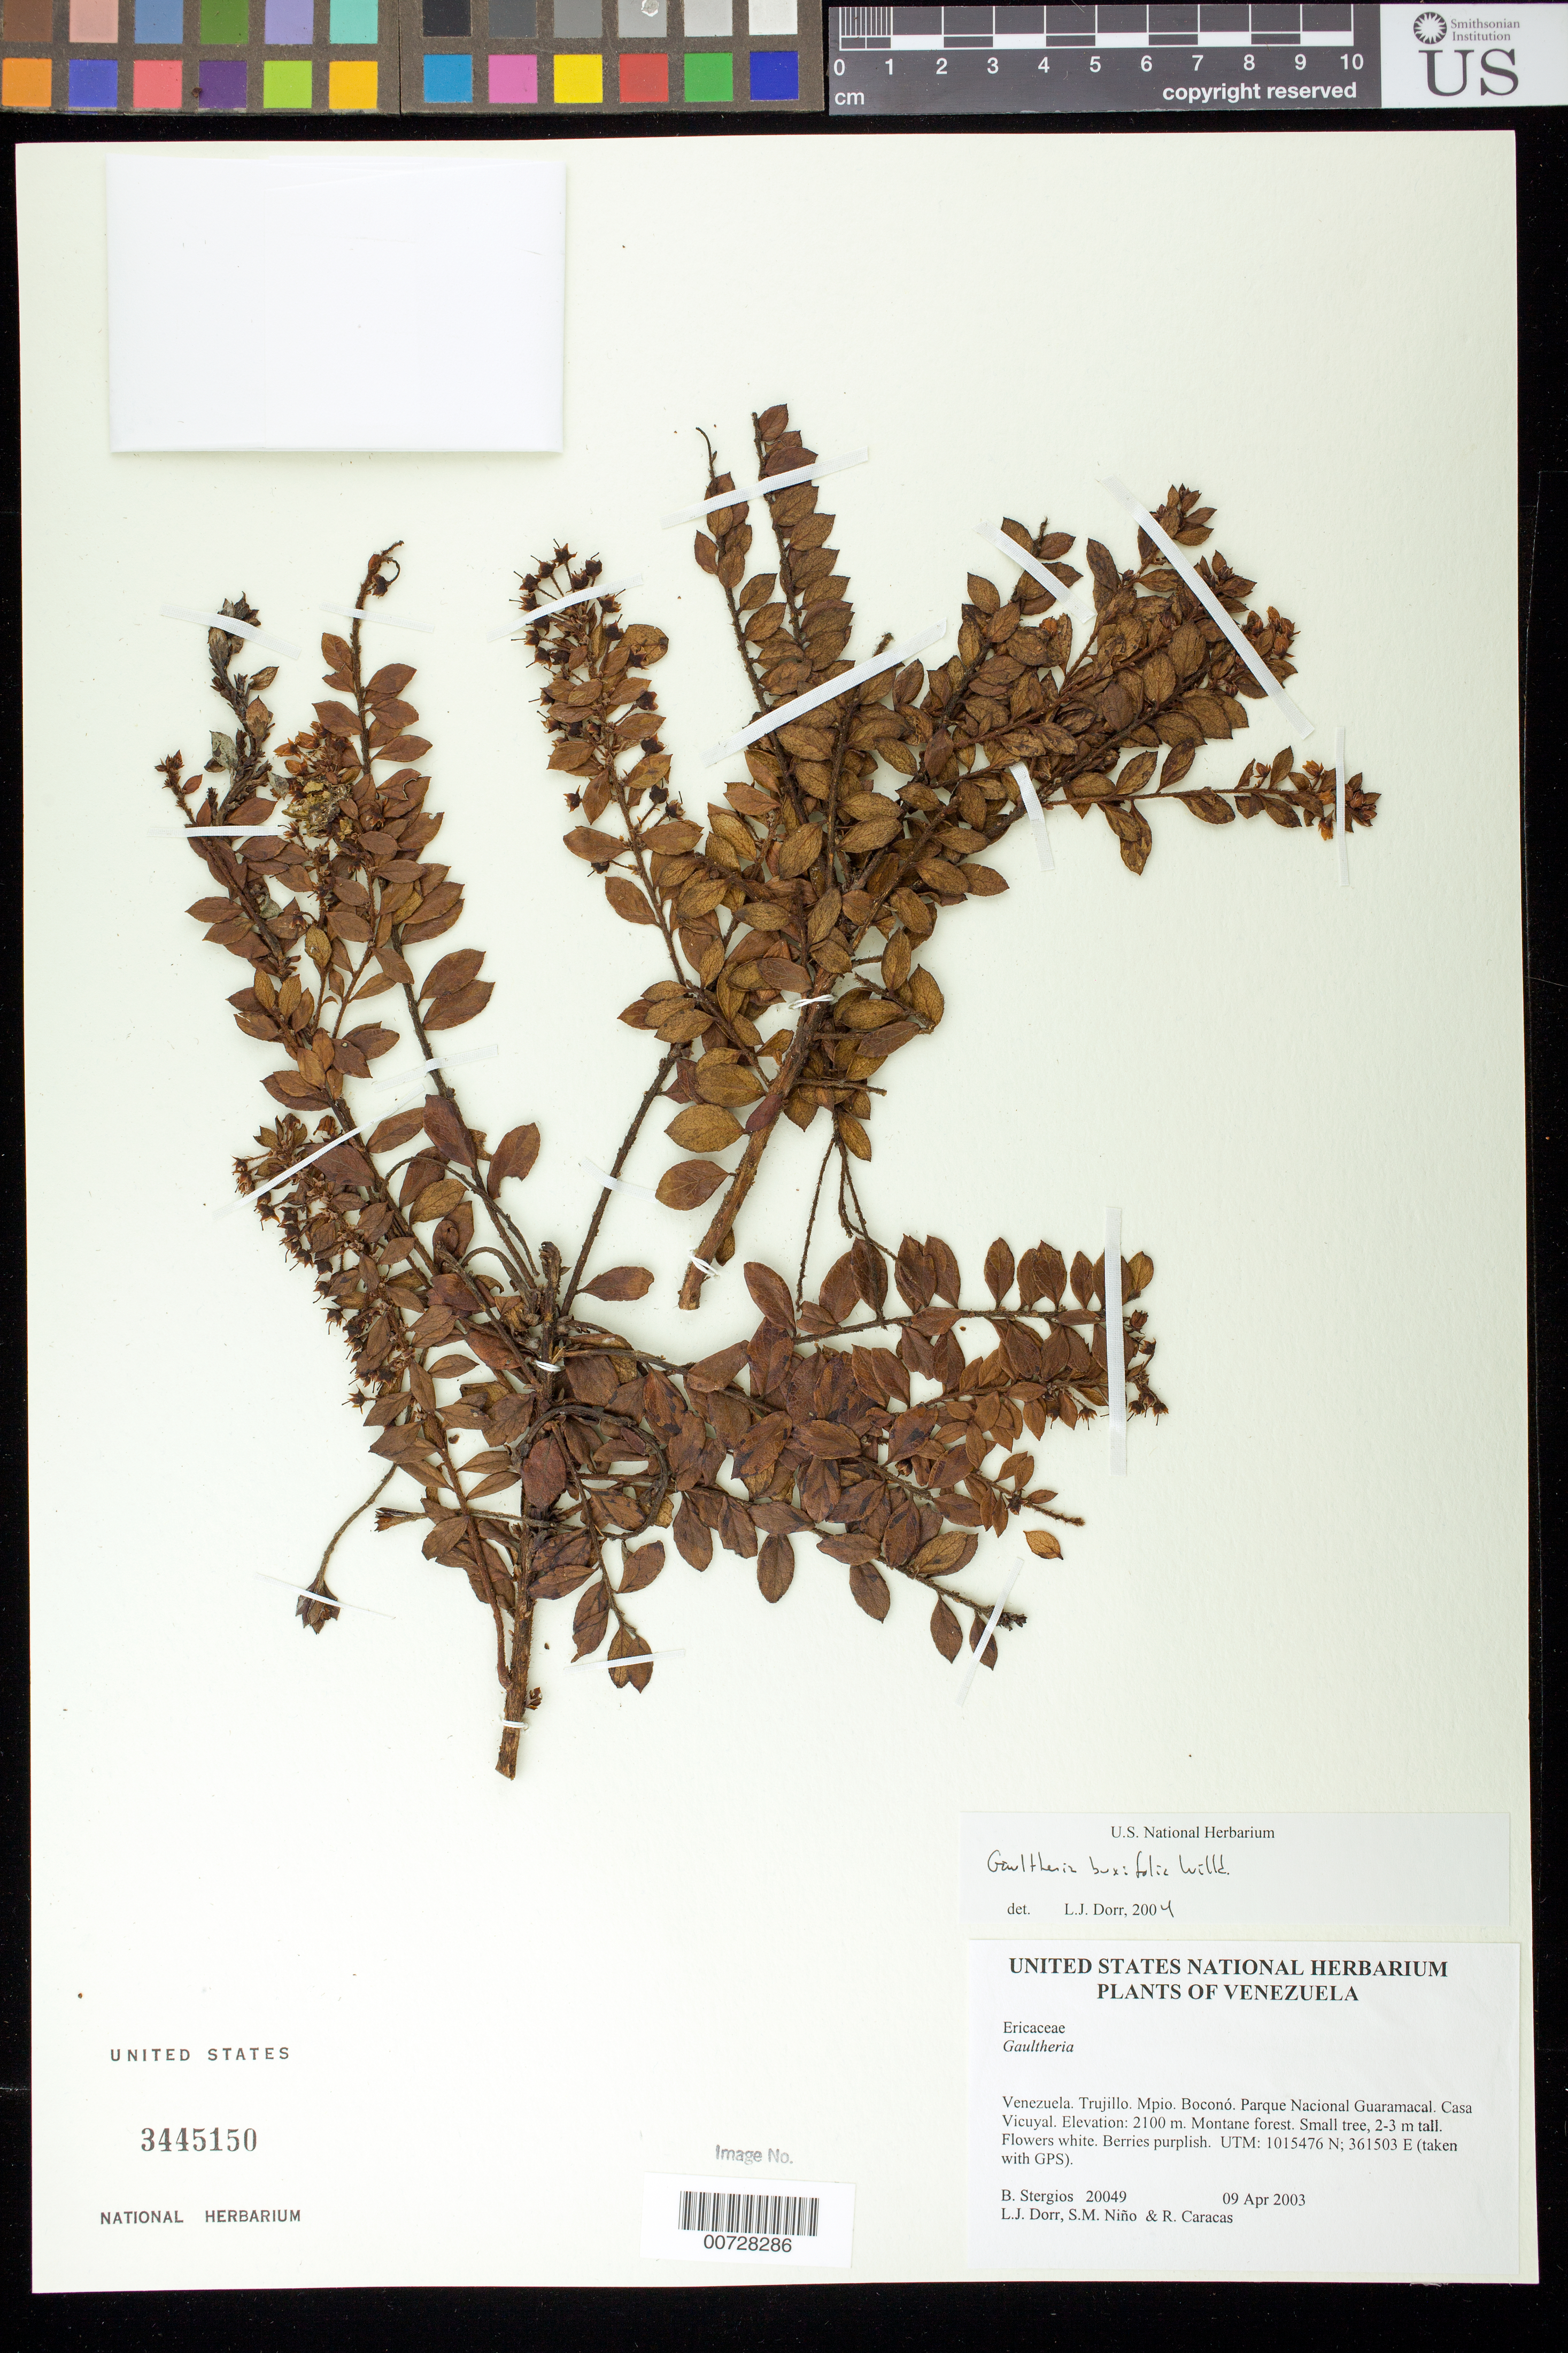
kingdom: Plantae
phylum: Tracheophyta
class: Magnoliopsida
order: Ericales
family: Ericaceae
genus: Gaultheria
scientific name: Gaultheria buxifolia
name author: Willd.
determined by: Dorr, L. J., (BOT), Smithsonian Institution - National Museum of Natural History (UNITED STATES)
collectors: B. G. Stergios, L. J. Dorr, S. M. Niño & R. Caracas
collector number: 20049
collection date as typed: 09 Apr 2003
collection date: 2003-04-09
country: Venezuela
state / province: Trujillo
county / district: Boconó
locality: Parque Nacional Guaramacal. Casa Vicuyal.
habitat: Montane forest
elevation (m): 2100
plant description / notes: NY, PORT, US, VEN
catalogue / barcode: US 3445150